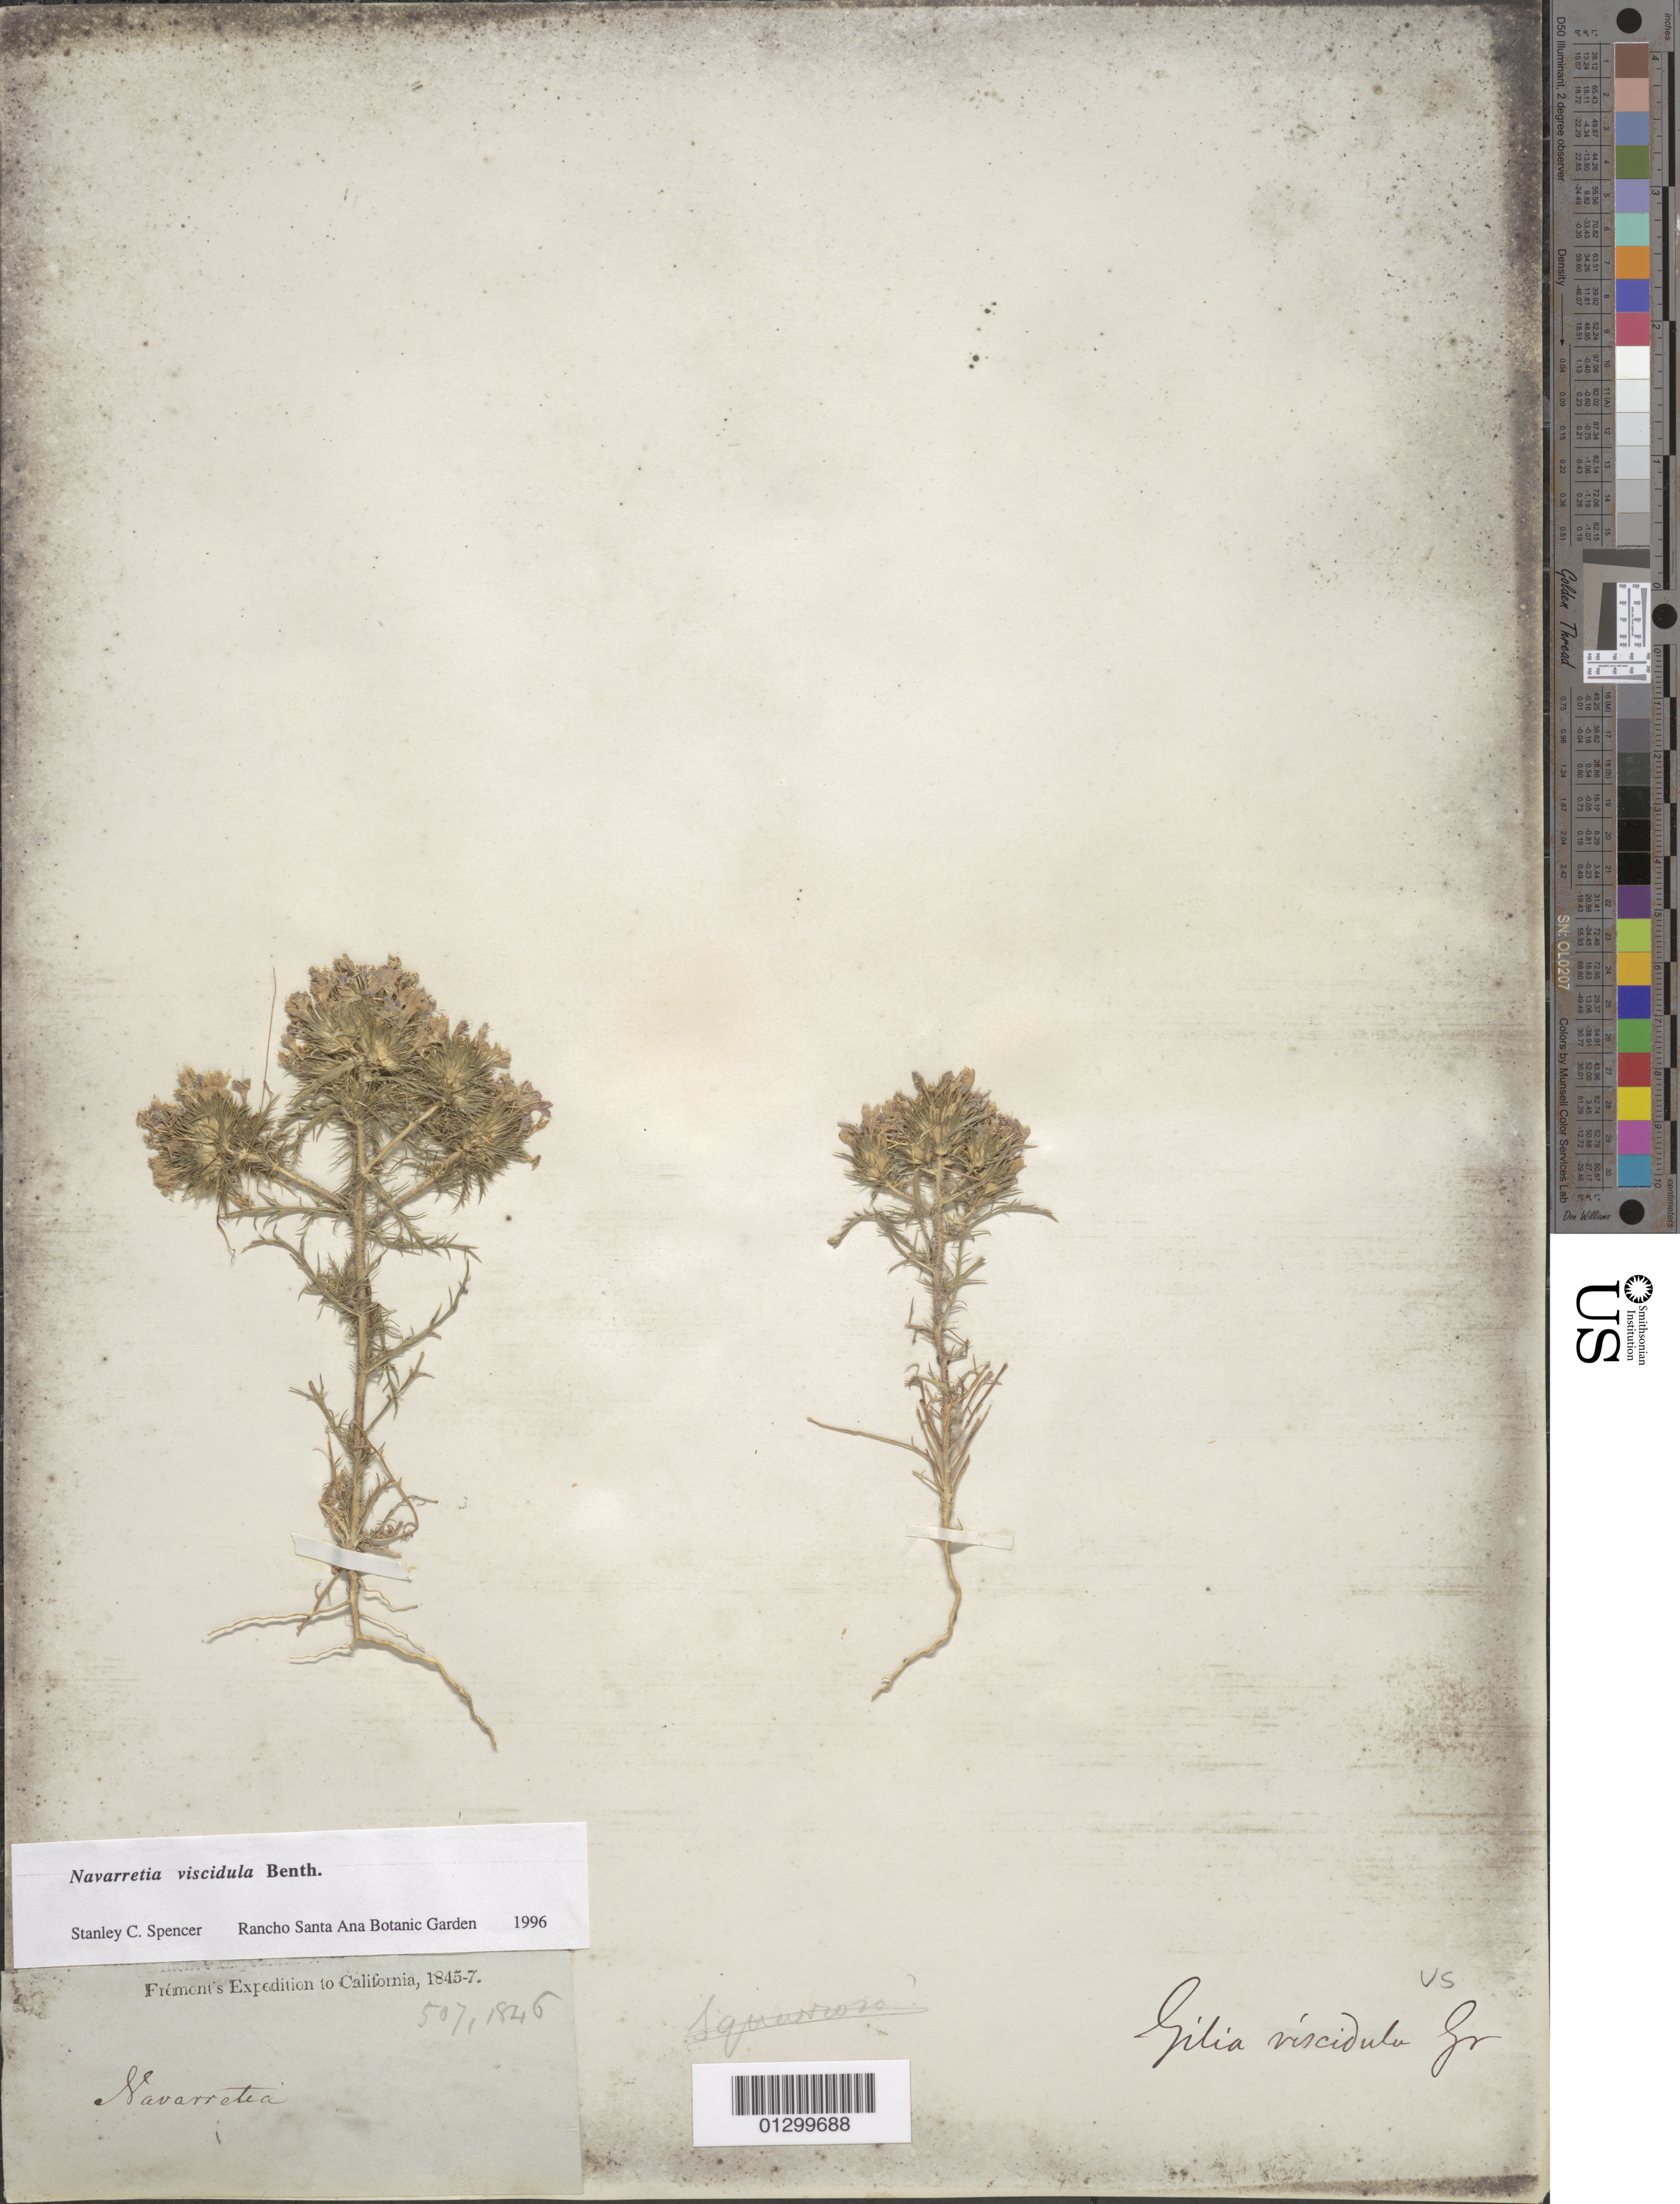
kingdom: Plantae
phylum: Tracheophyta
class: Magnoliopsida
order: Ericales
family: Polemoniaceae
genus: Navarretia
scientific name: Navarretia viscidula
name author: Benth.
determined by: Spencer, S. C.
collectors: J. C. Frémont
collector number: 507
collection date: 1846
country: United States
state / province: California